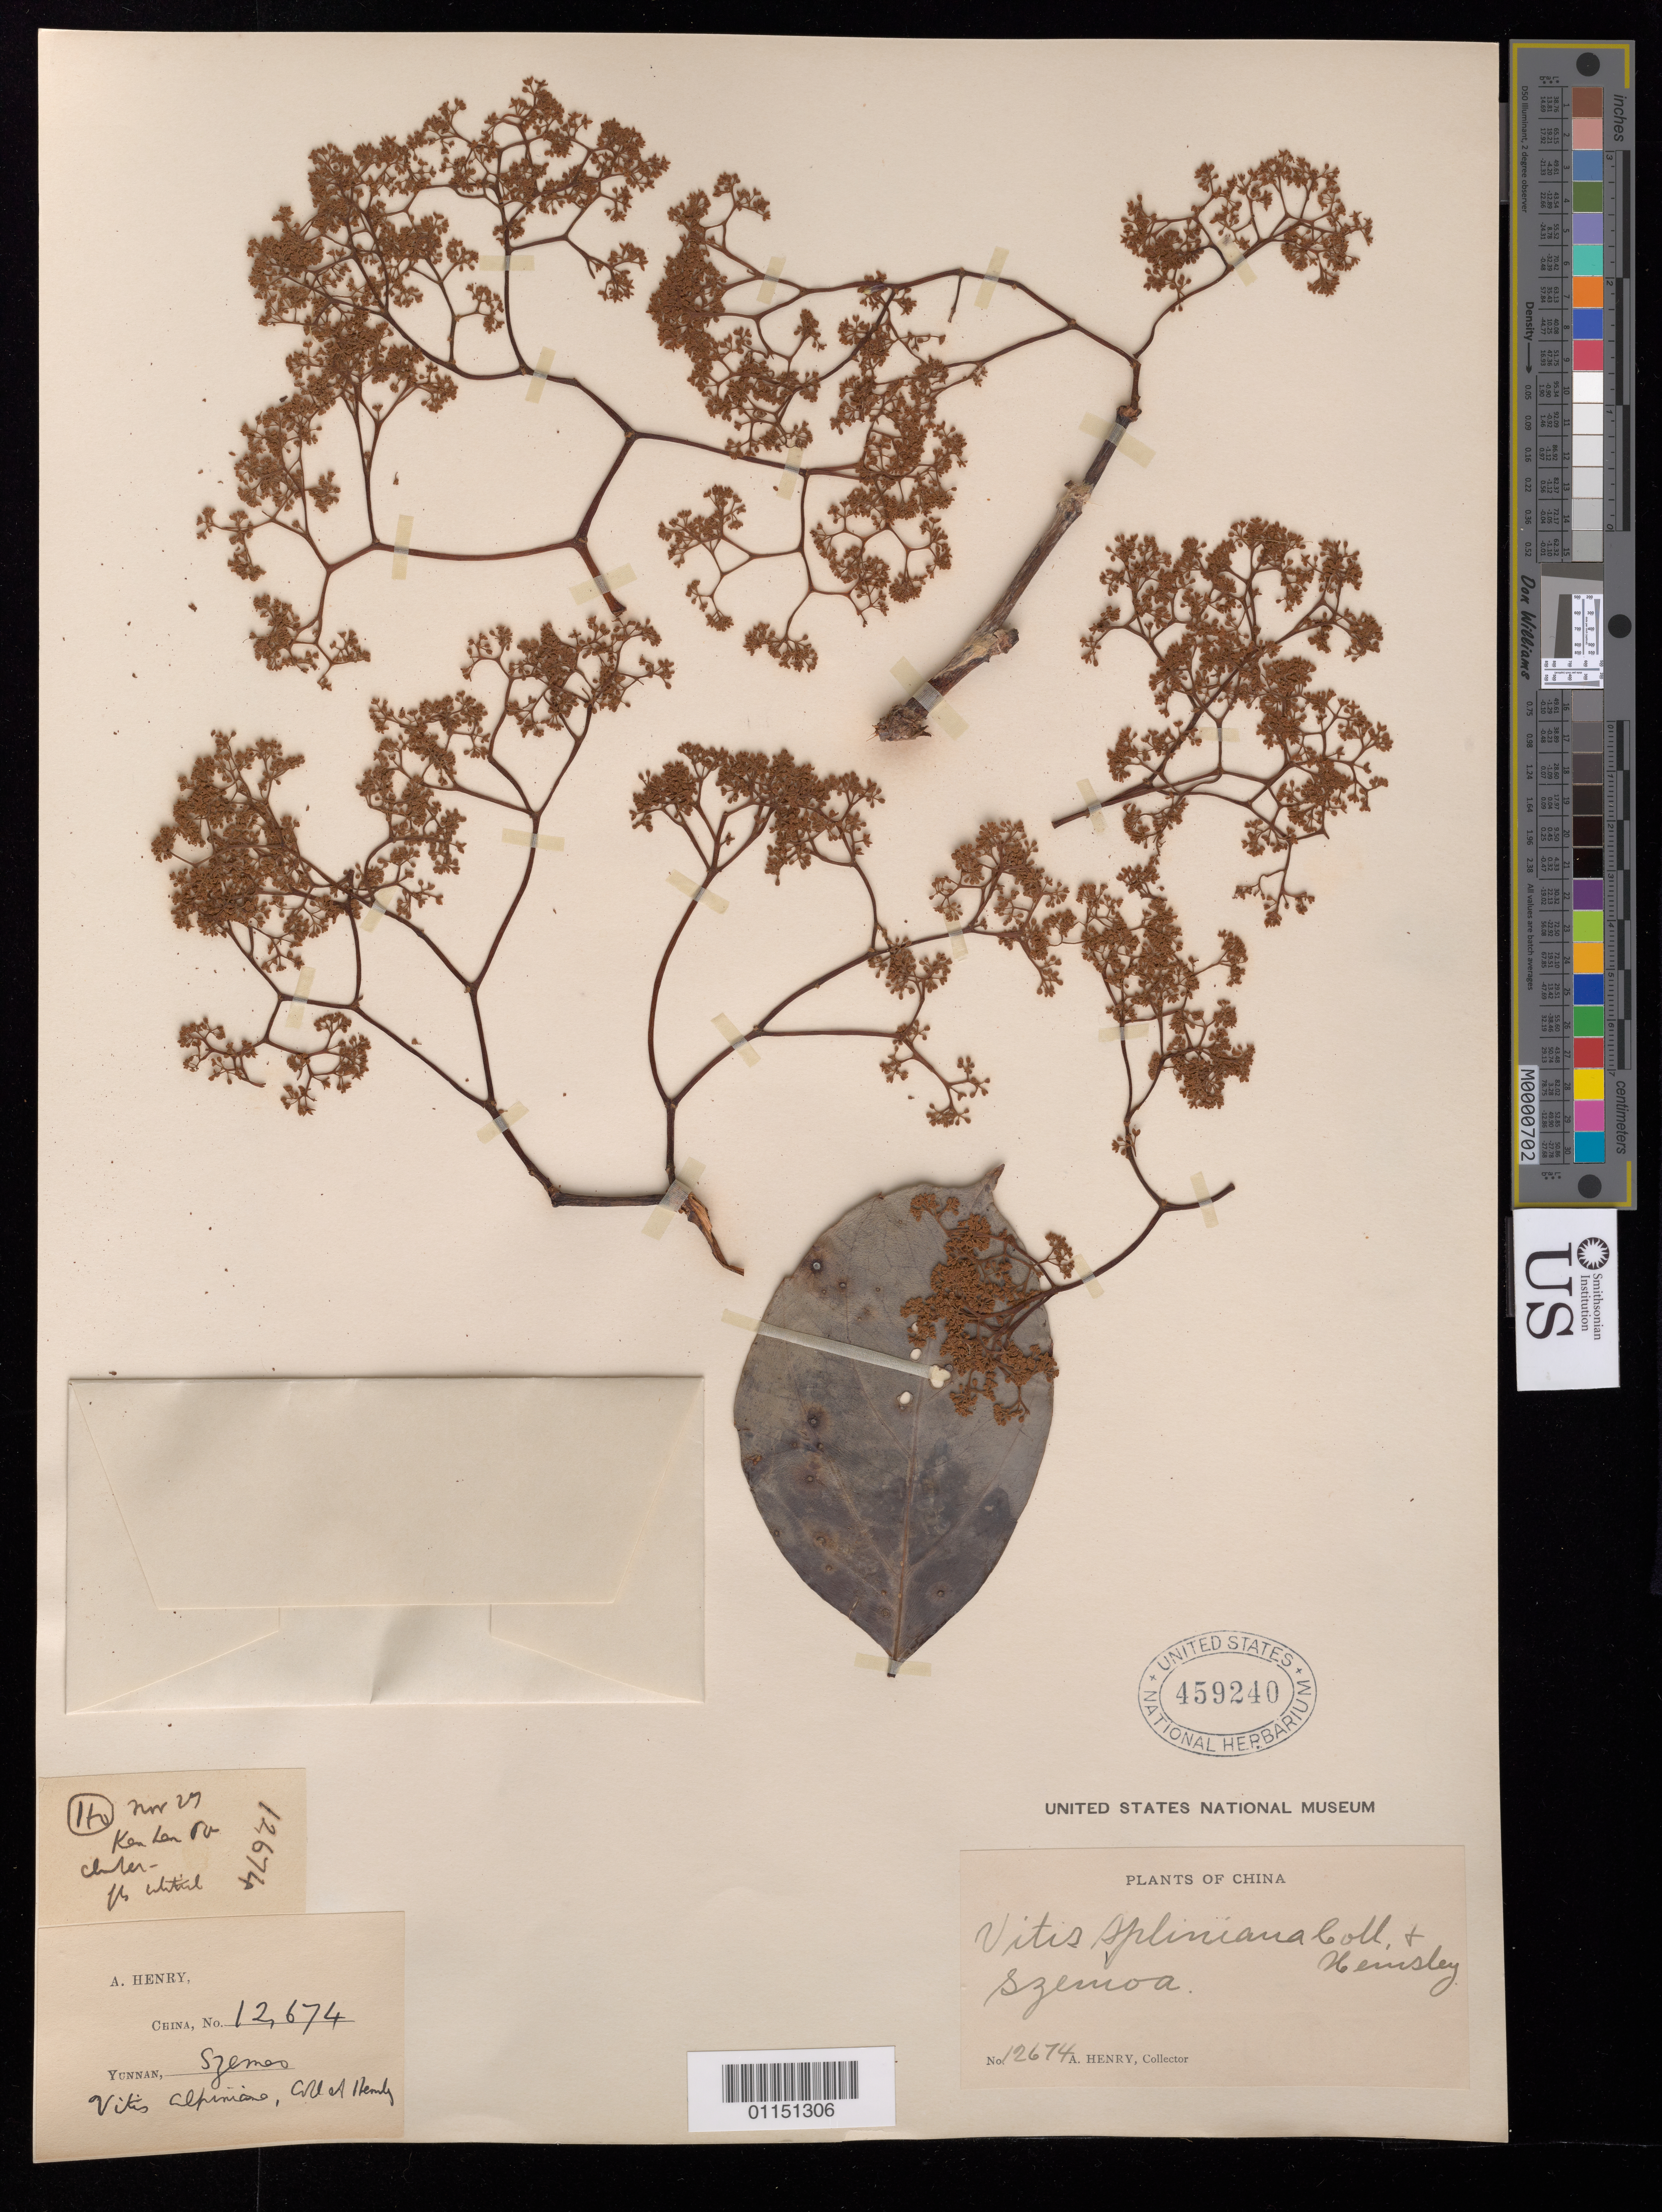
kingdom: Plantae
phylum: Tracheophyta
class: Magnoliopsida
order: Vitales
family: Vitaceae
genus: Vitis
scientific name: Vitis spliniana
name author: Coll & Hemsl.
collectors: A. Henry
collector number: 12674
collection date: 1885/1888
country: China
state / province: Yunnan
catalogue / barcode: US 459240